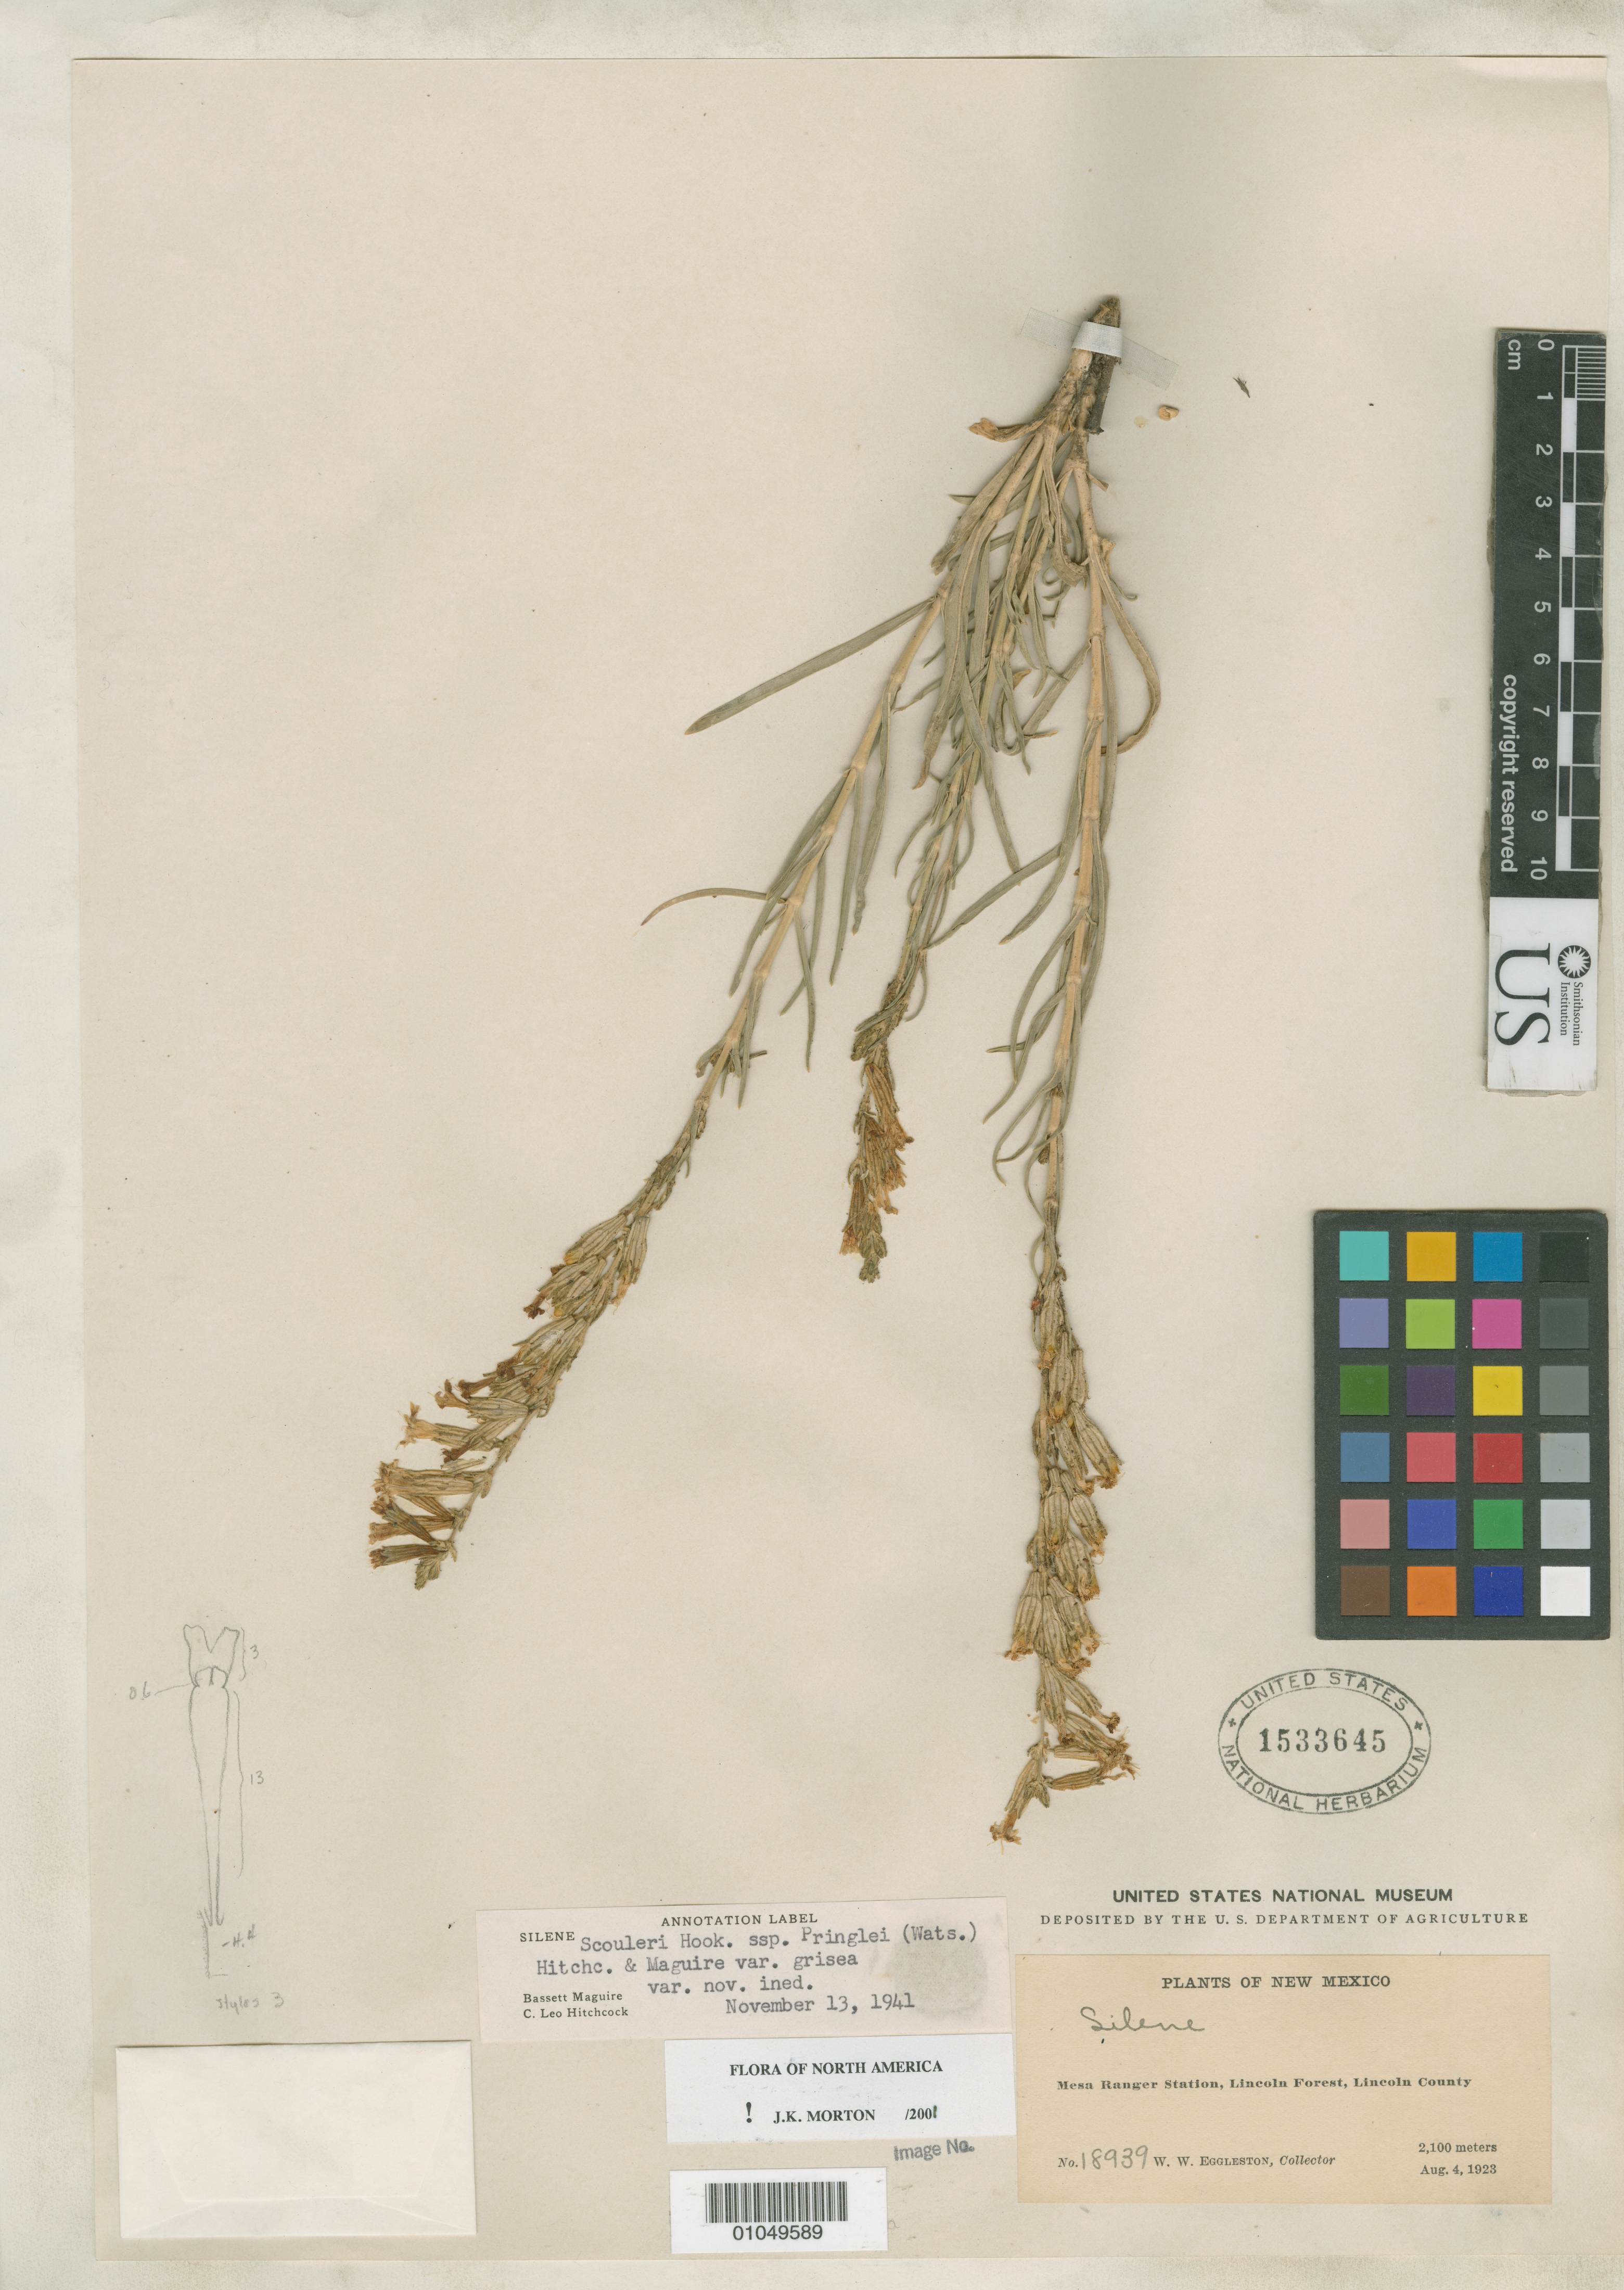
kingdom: Plantae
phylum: Tracheophyta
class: Magnoliopsida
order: Caryophyllales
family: Caryophyllaceae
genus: Silene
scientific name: Silene scouleri var. grisea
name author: C.L. Hitchc. & Maguire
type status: Holotype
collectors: W. W. Eggleston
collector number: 18939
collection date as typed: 04 Aug 1923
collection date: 1923-08-04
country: United States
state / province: New Mexico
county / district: Lincoln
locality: Mesa Ranger Station, Lincoln Forest, Lincoln County.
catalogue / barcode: US 1533645